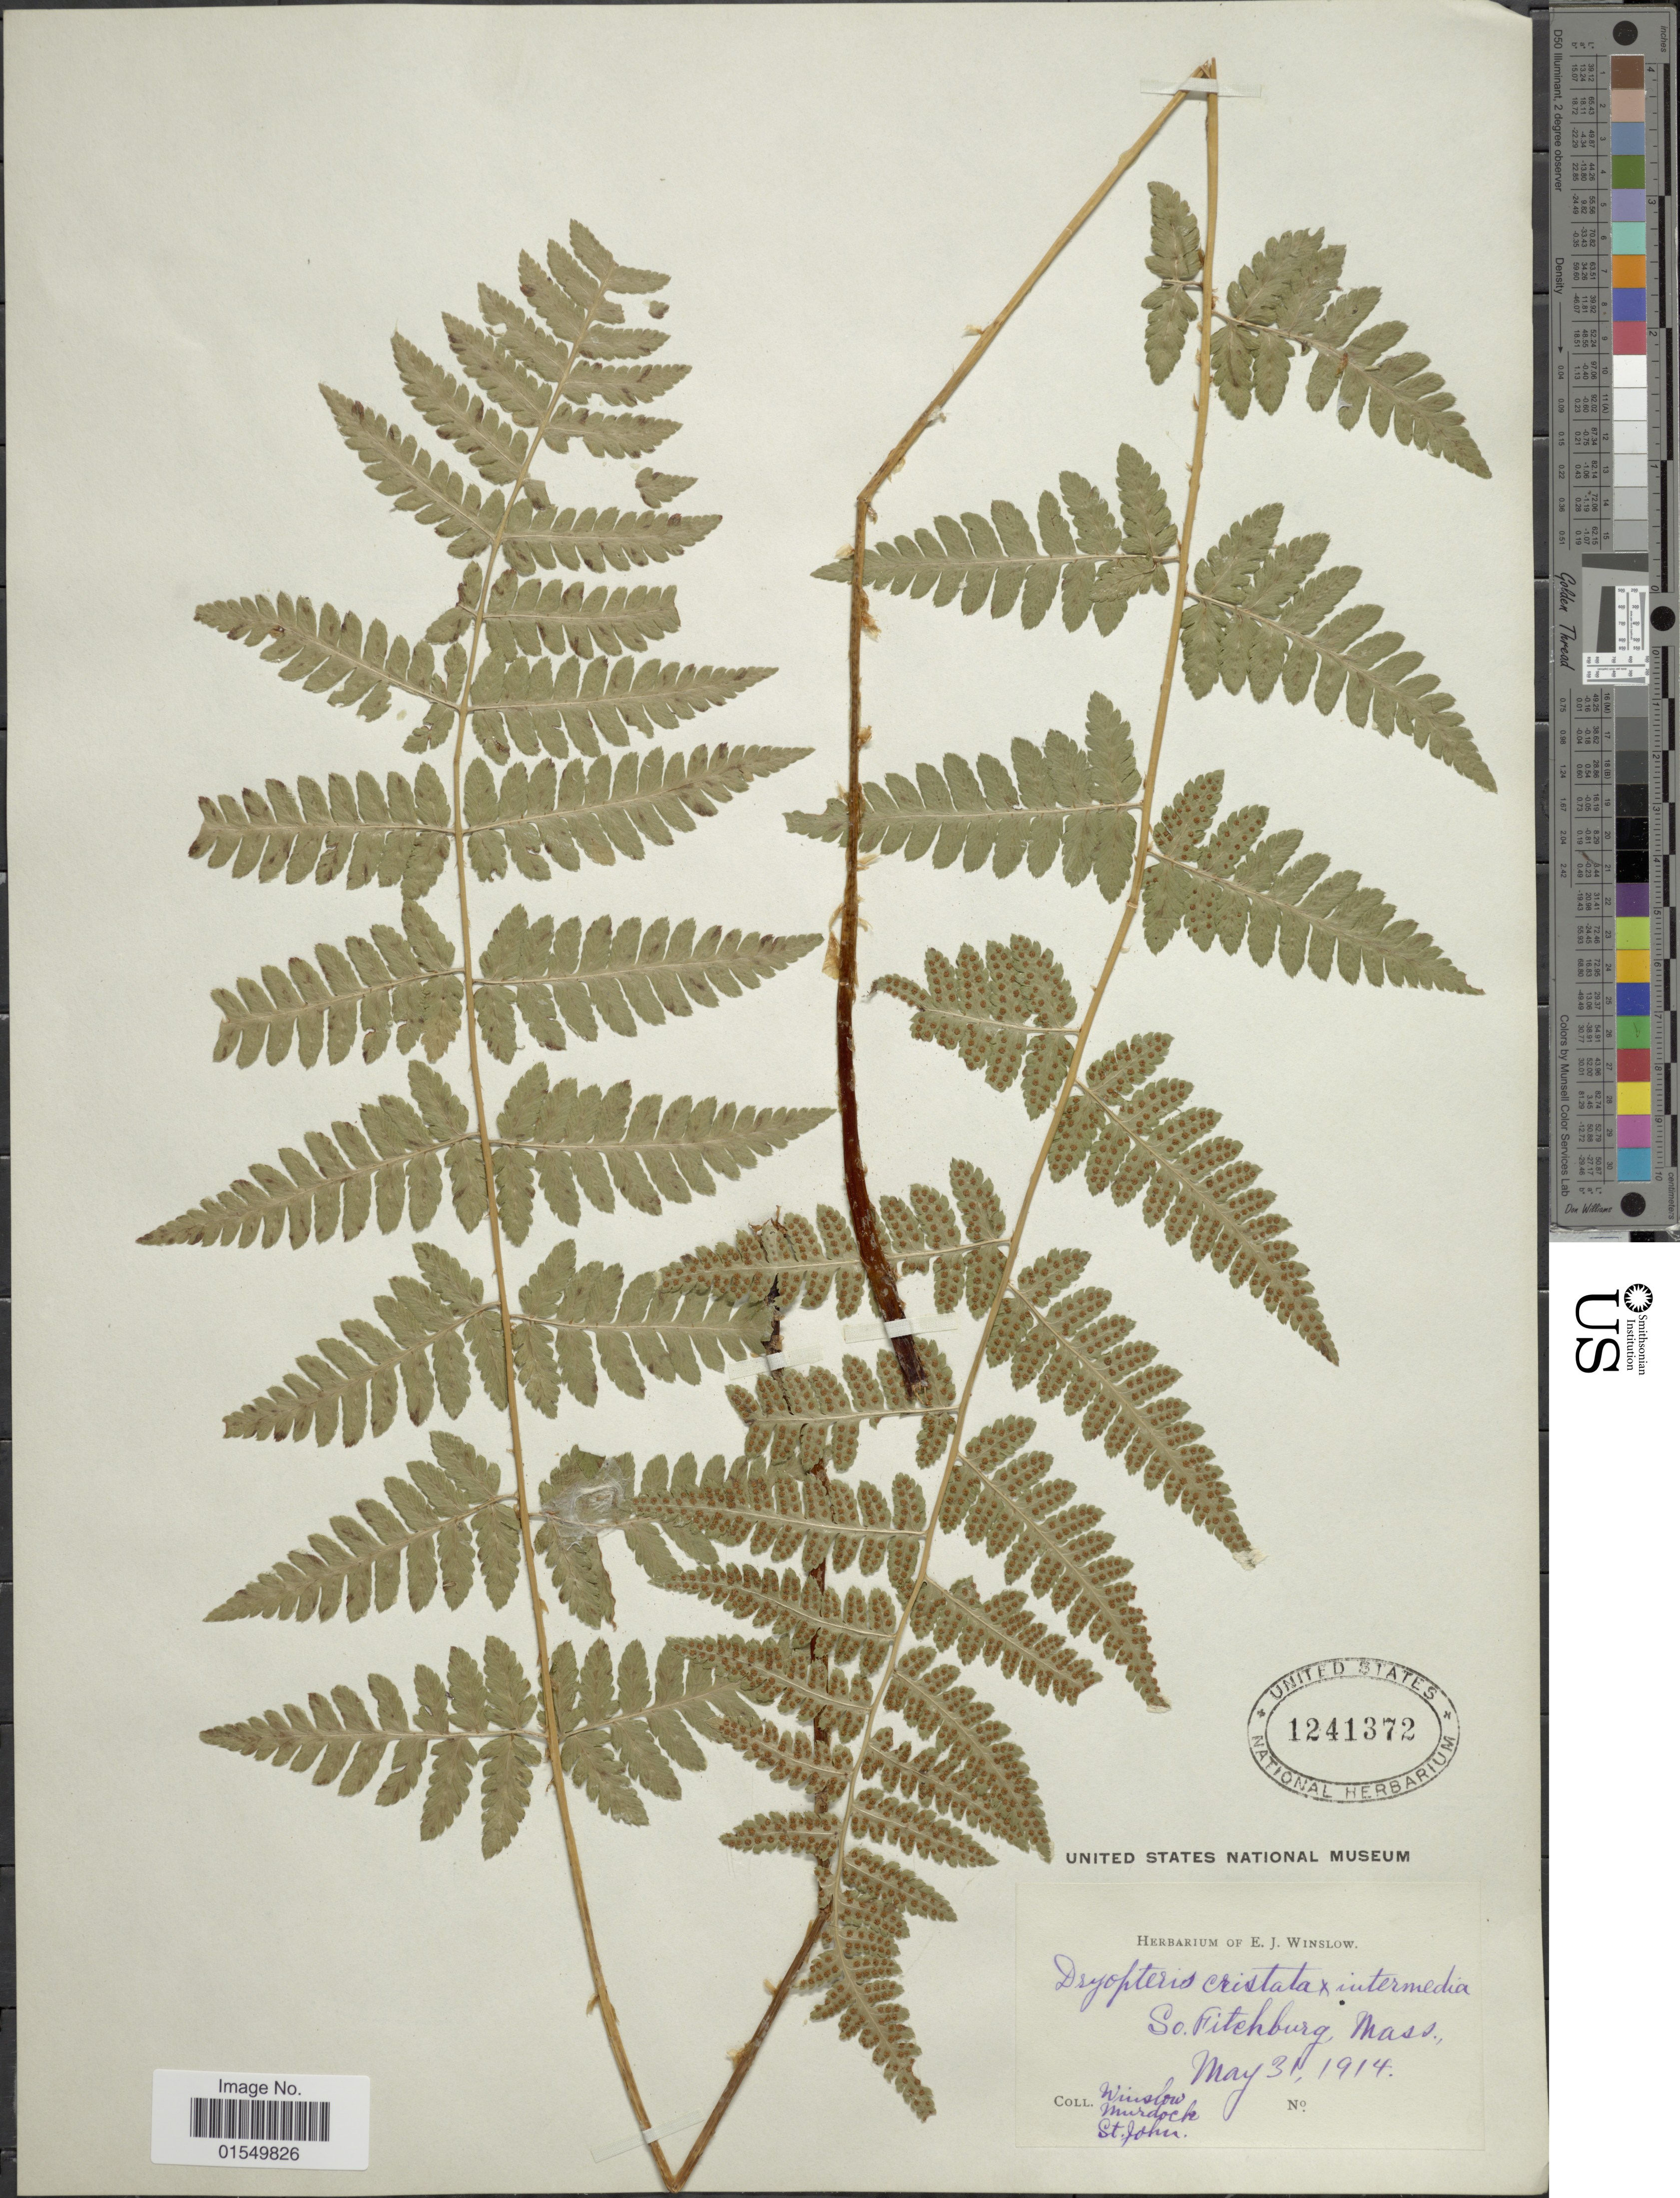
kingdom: Plantae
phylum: Tracheophyta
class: Polypodiopsida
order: Polypodiales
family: Dryopteridaceae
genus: Dryopteris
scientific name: Dryopteris x boottii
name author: Underw.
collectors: Winslow, -. Murdock & -. St. John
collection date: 1914-05-03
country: United States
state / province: Massachusetts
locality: So. Fitchburg, Mass.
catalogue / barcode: US 1241372